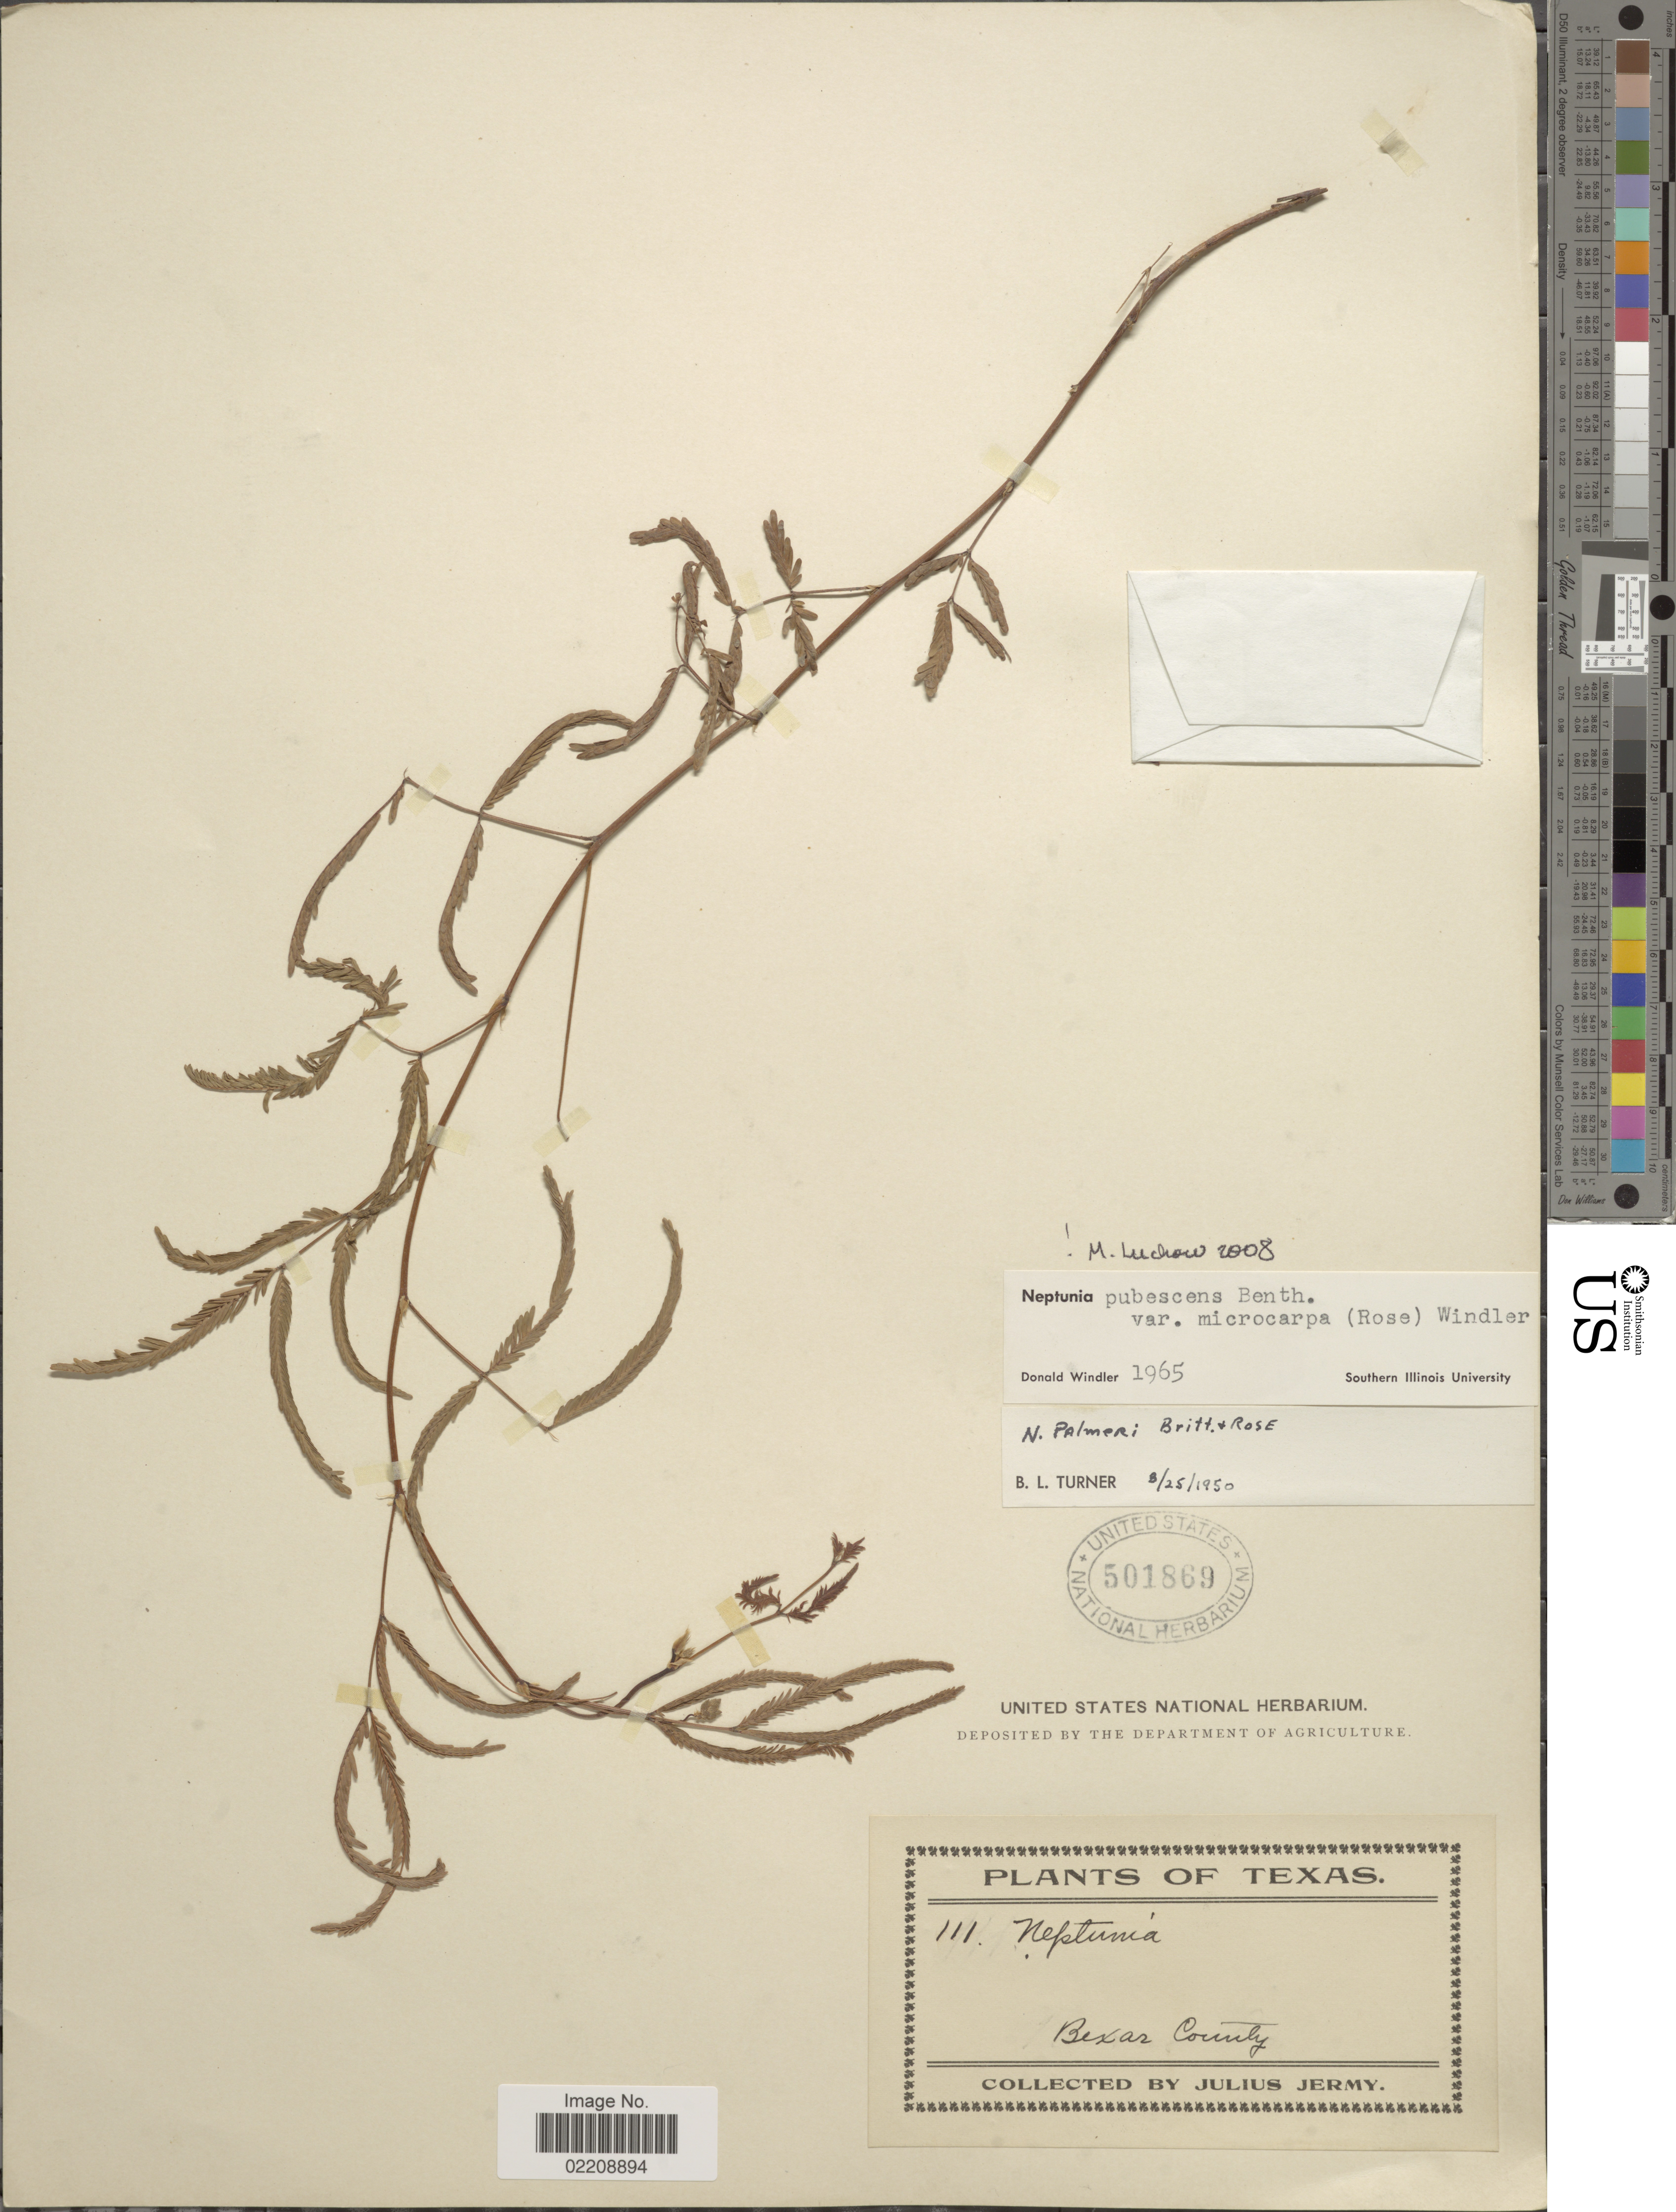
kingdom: Plantae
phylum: Tracheophyta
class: Magnoliopsida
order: Fabales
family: Fabaceae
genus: Neptunia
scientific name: Neptunia pubescens var. microcarpa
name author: Benth.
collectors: J. Jermy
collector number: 111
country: United States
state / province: Texas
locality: Bexar County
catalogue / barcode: US 501869